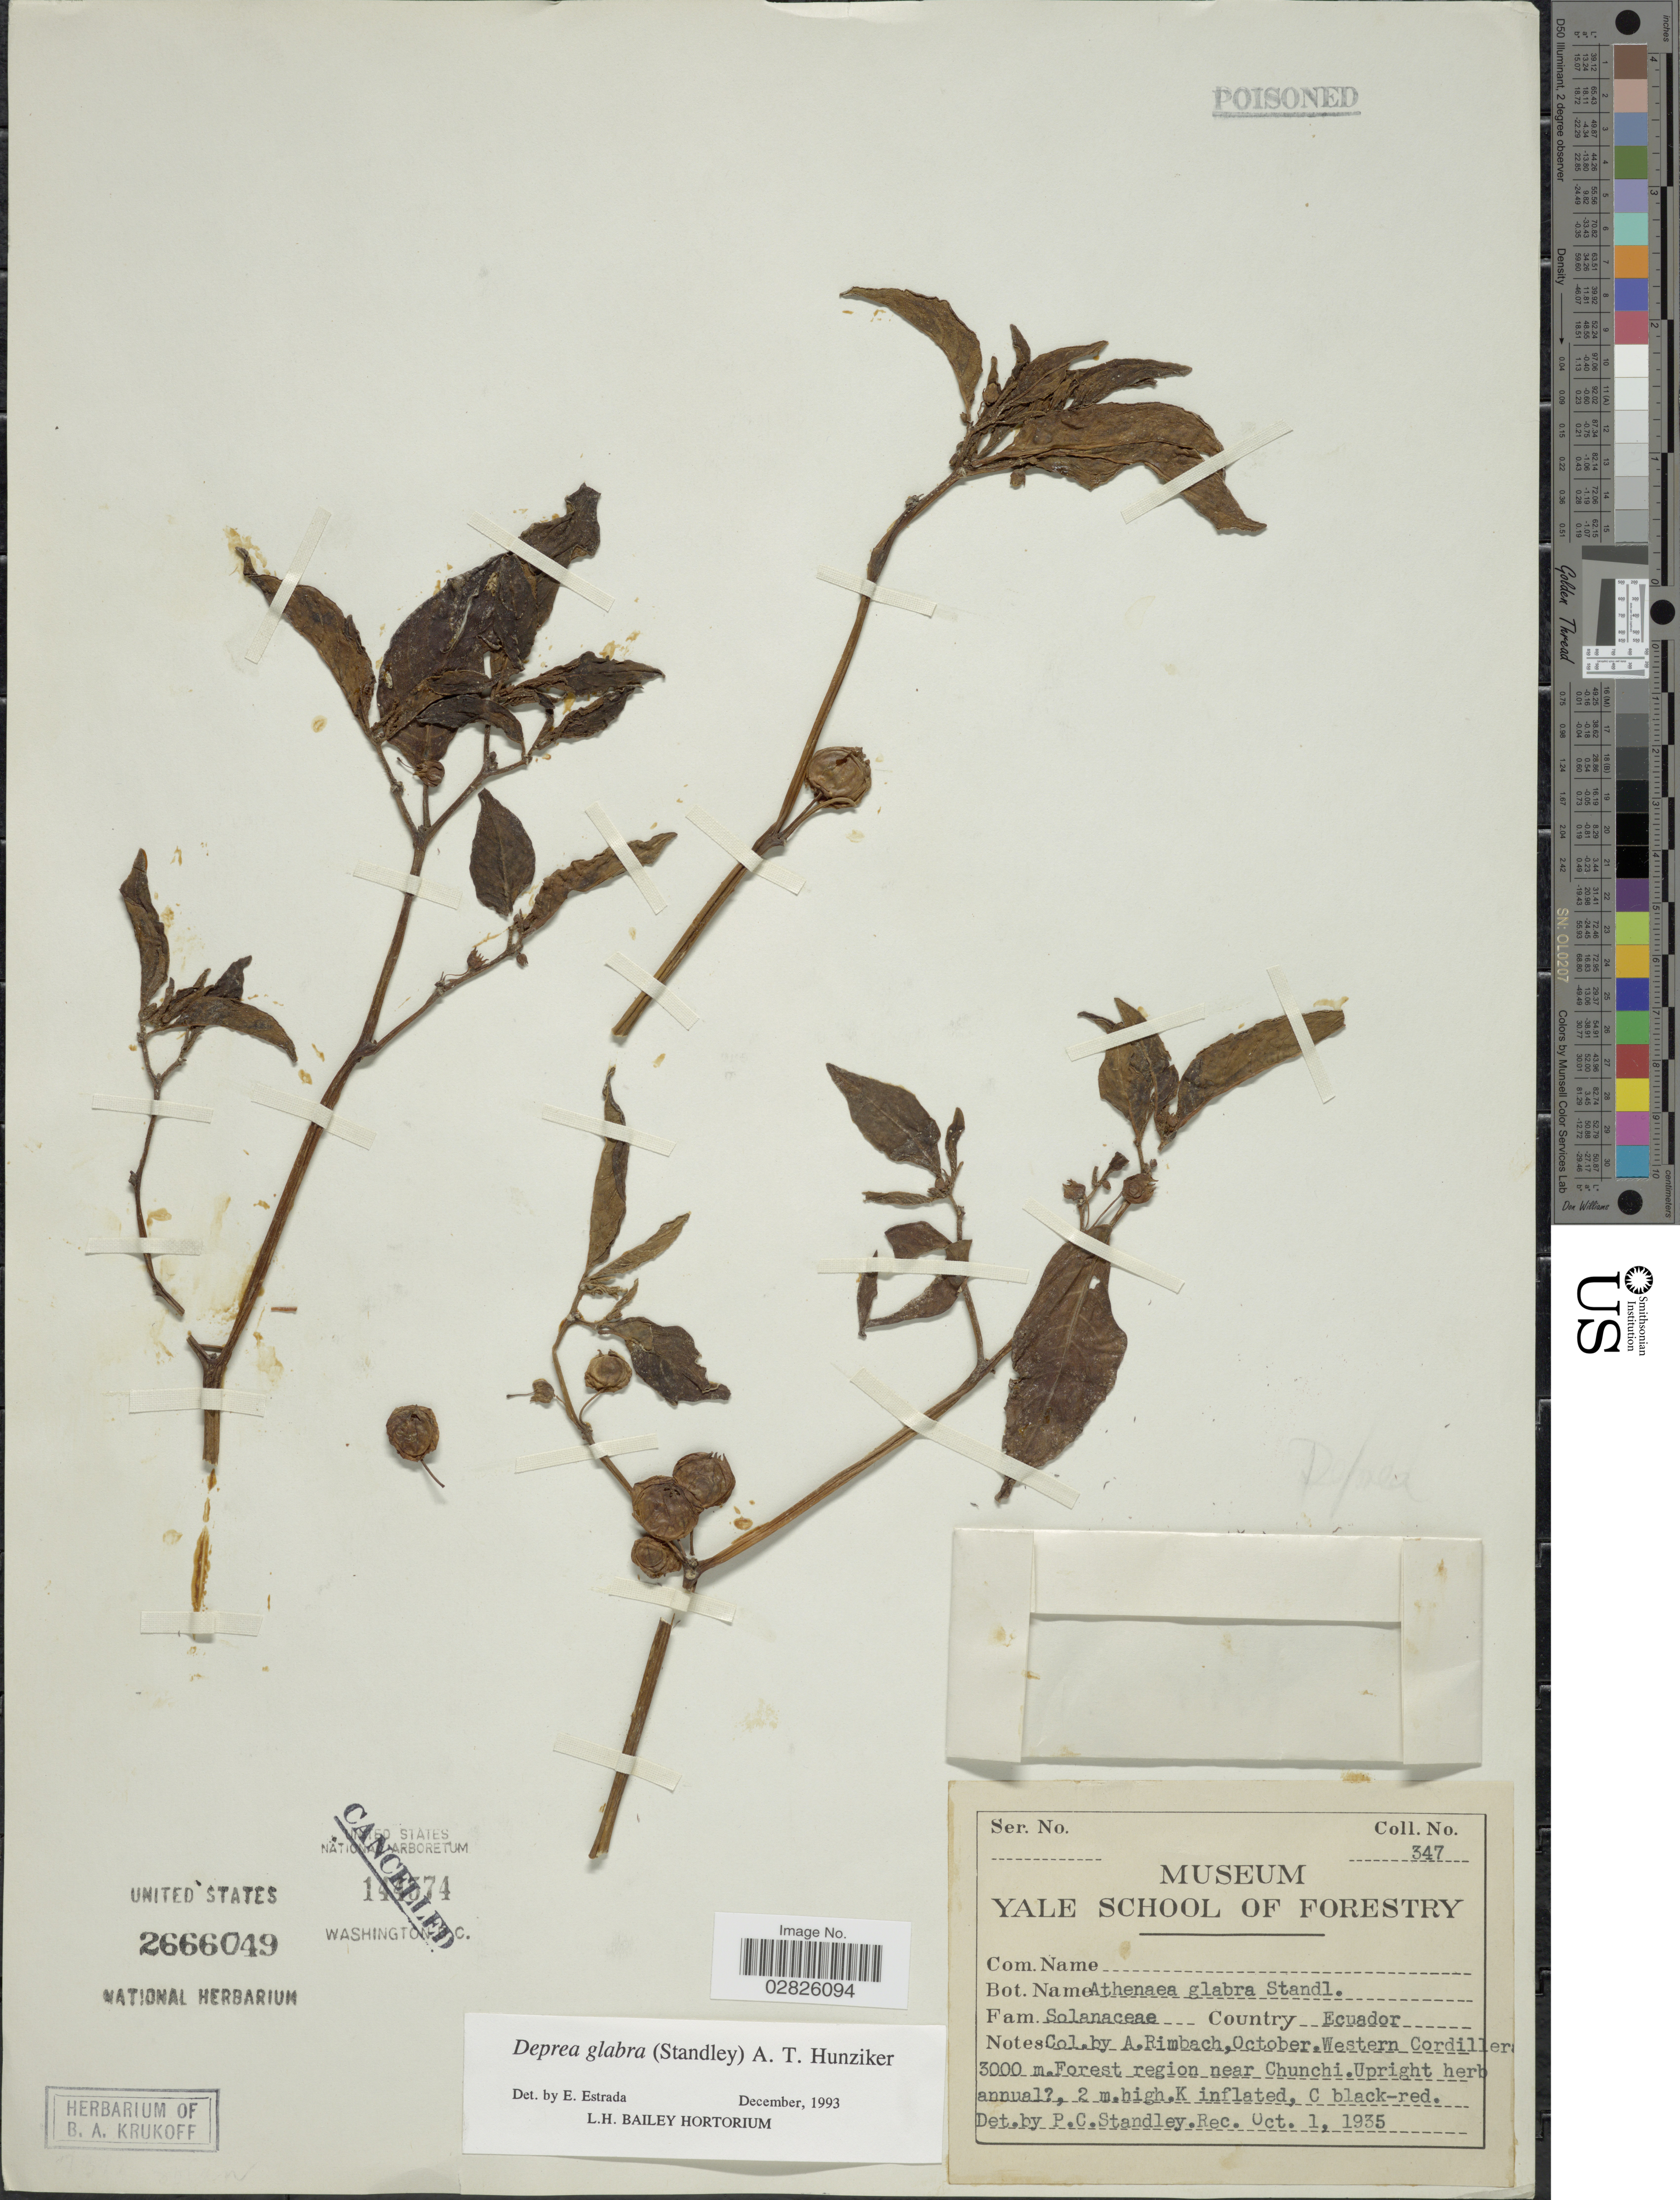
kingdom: Plantae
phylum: Tracheophyta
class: Magnoliopsida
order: Solanales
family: Solanaceae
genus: Deprea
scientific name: Deprea glabra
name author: (Standl.) Hunz.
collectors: A. Rimbach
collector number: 347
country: Ecuador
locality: Western Cordillera. Forest region near Chunchi.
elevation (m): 3000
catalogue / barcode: US 2666049